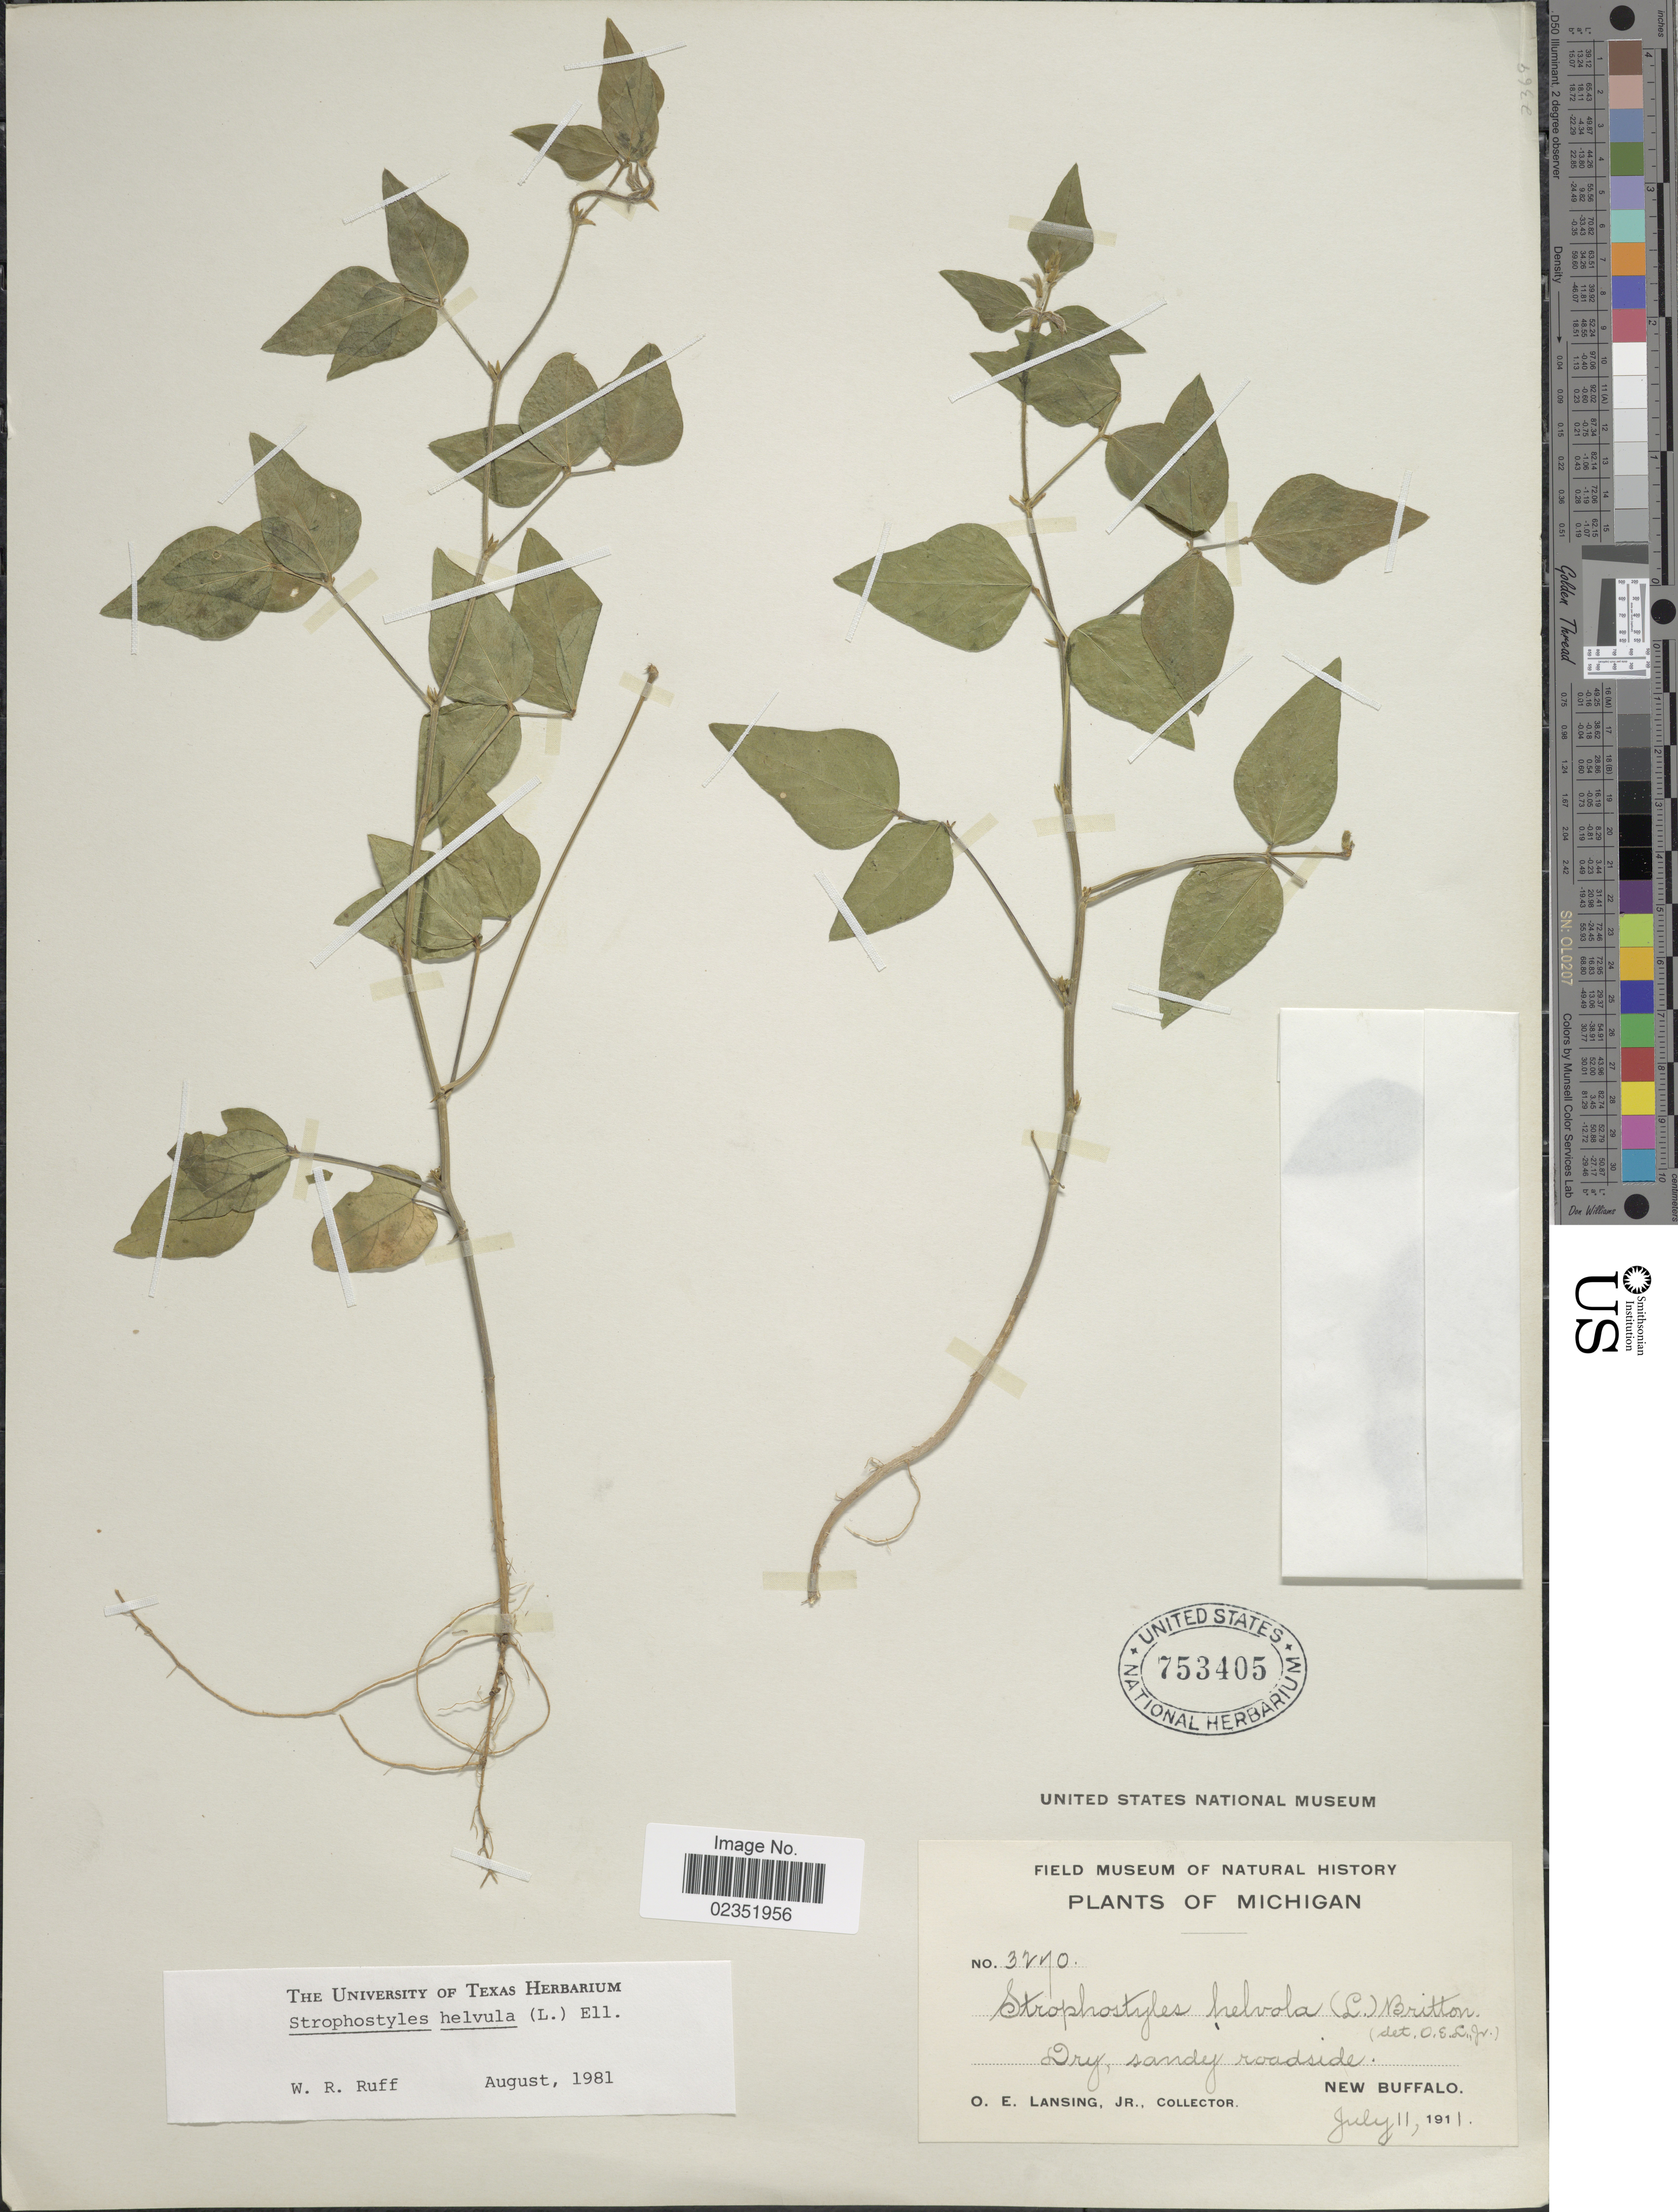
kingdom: Plantae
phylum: Tracheophyta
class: Magnoliopsida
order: Fabales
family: Fabaceae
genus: Strophostyles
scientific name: Strophostyles helvola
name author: (L.) Elliott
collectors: O. Lansing Jr.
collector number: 3270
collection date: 1911-07-11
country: United States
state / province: Michigan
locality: Sandy roadside, New Buffalo.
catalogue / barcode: US 753405